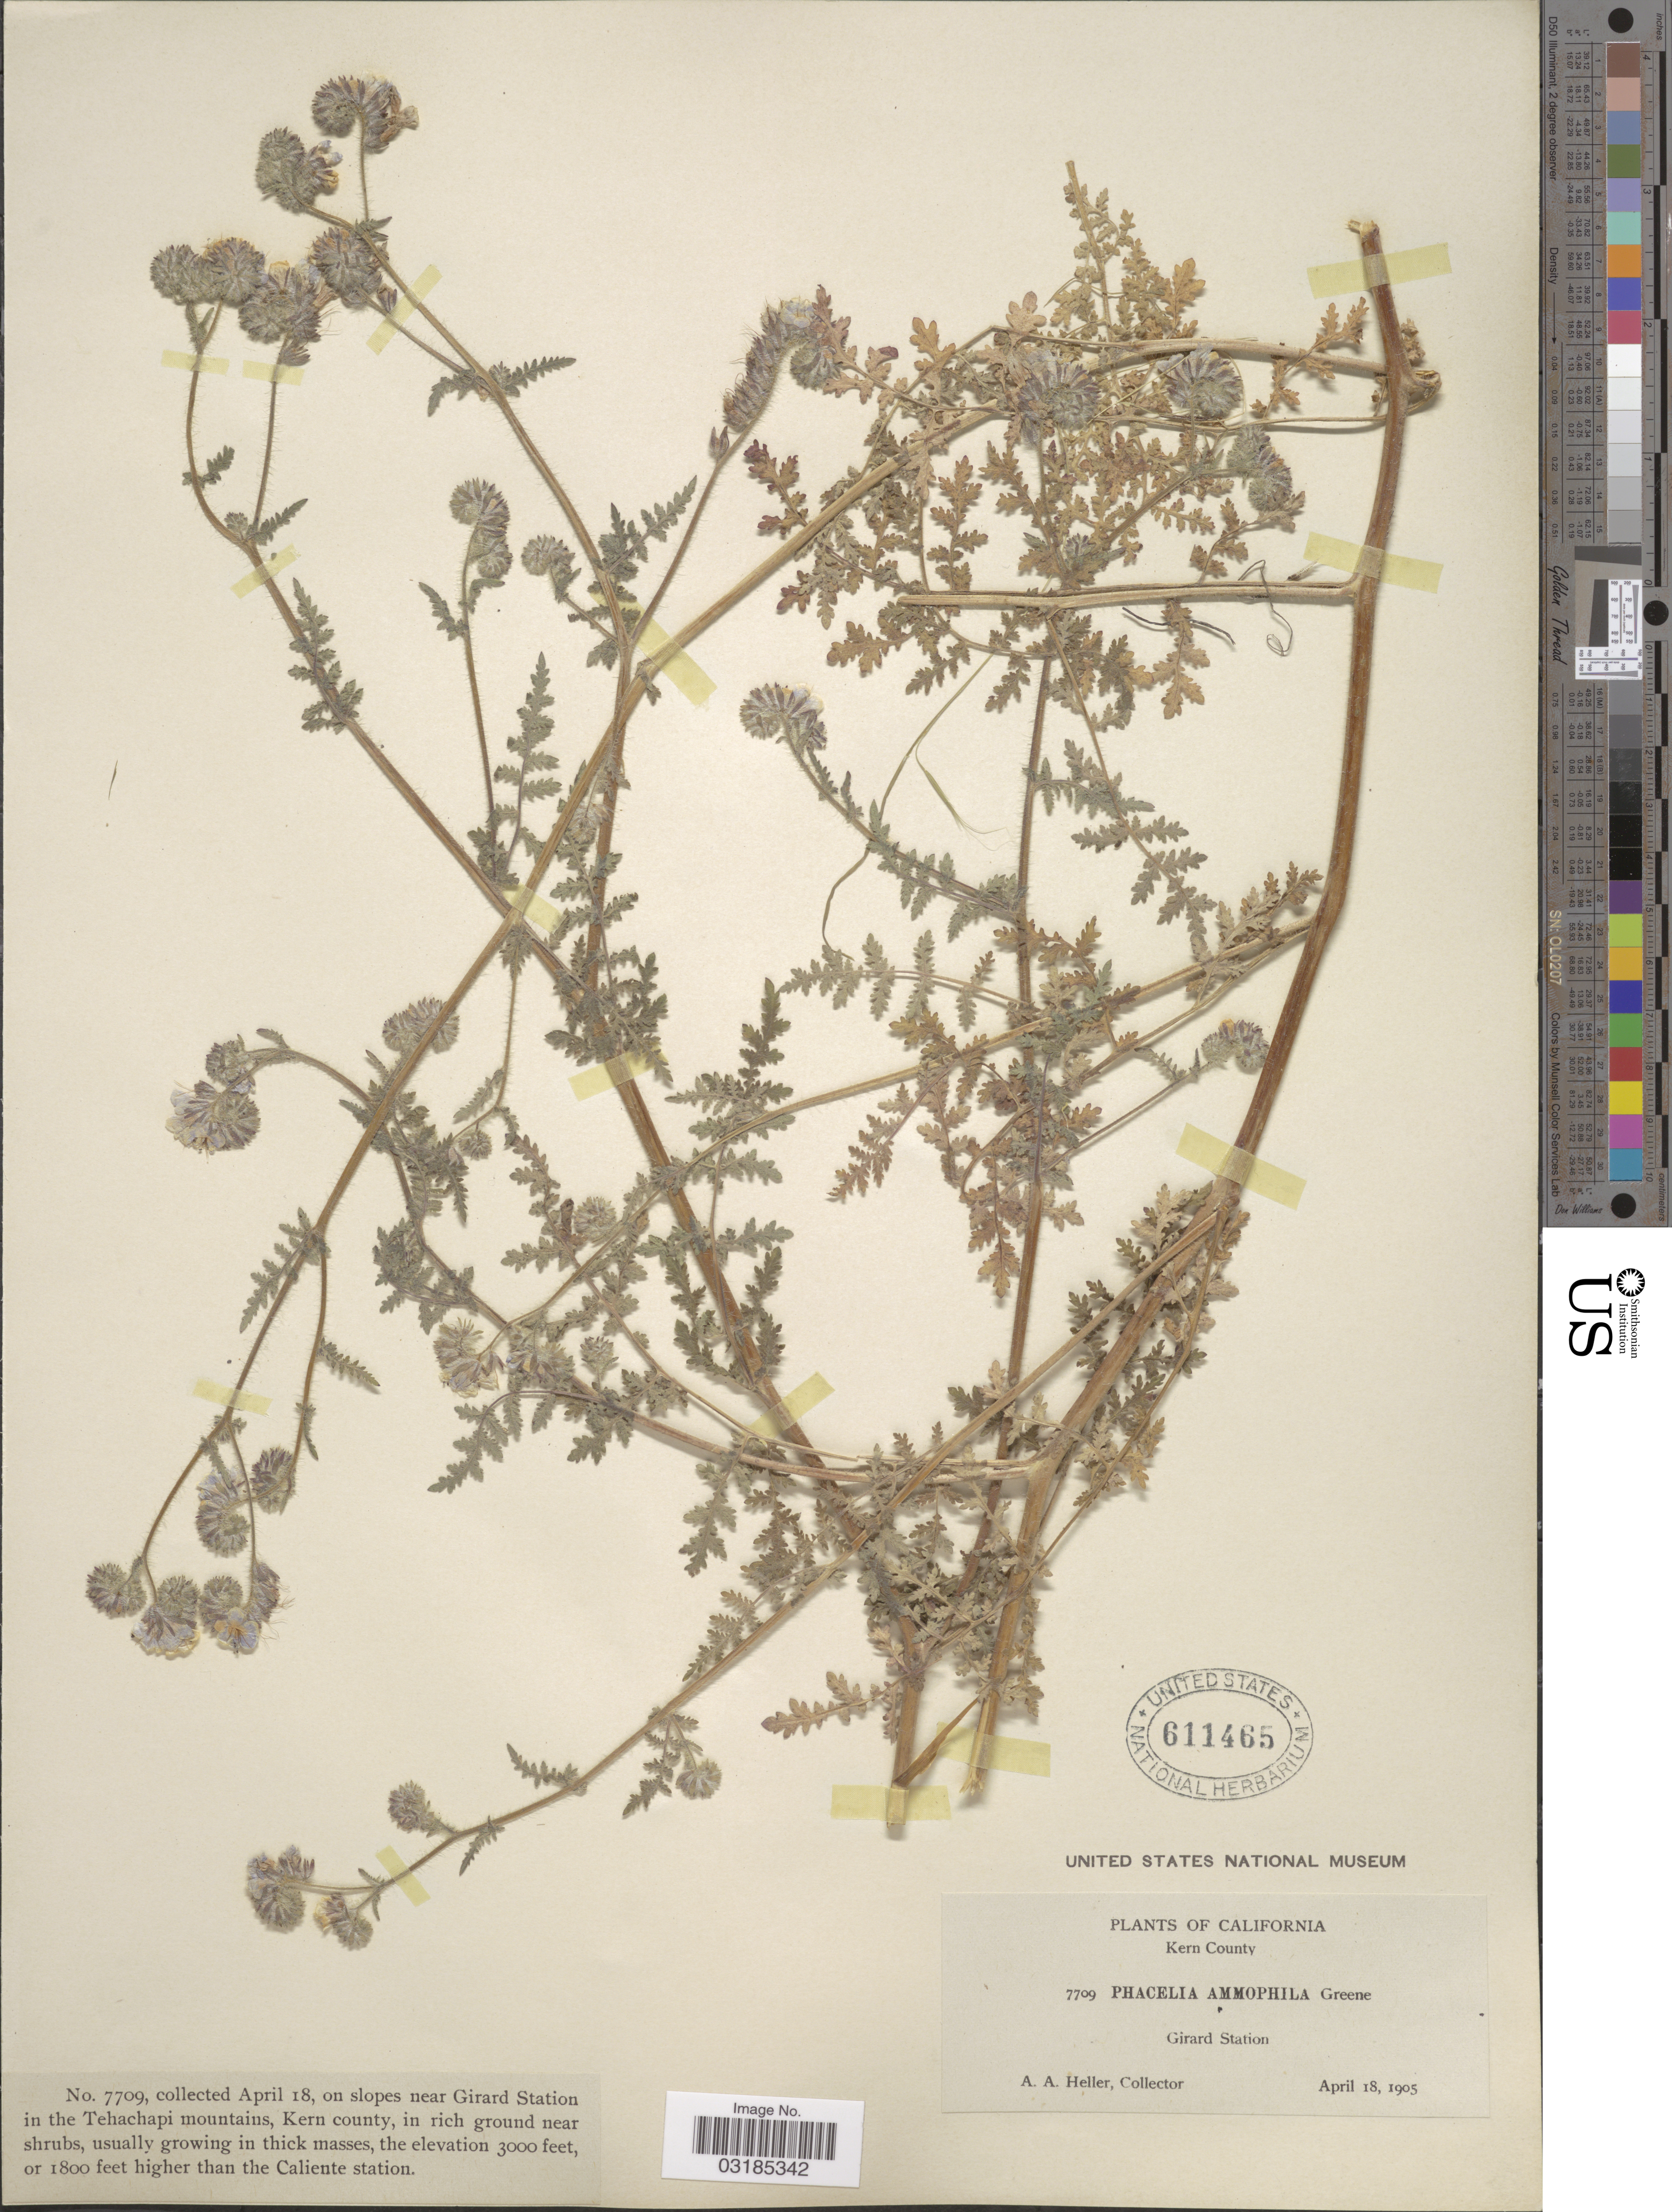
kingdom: Plantae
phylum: Tracheophyta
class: Magnoliopsida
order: Boraginales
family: Hydrophyllaceae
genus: Phacelia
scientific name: Phacelia distans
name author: Benth.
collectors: A. A. Heller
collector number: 7709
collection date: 1905-04-18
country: United States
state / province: California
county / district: Kern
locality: On slopes near Girard Station in the Tehachapi mountains. Kern County. Girard Station.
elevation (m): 914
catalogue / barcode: US 611465